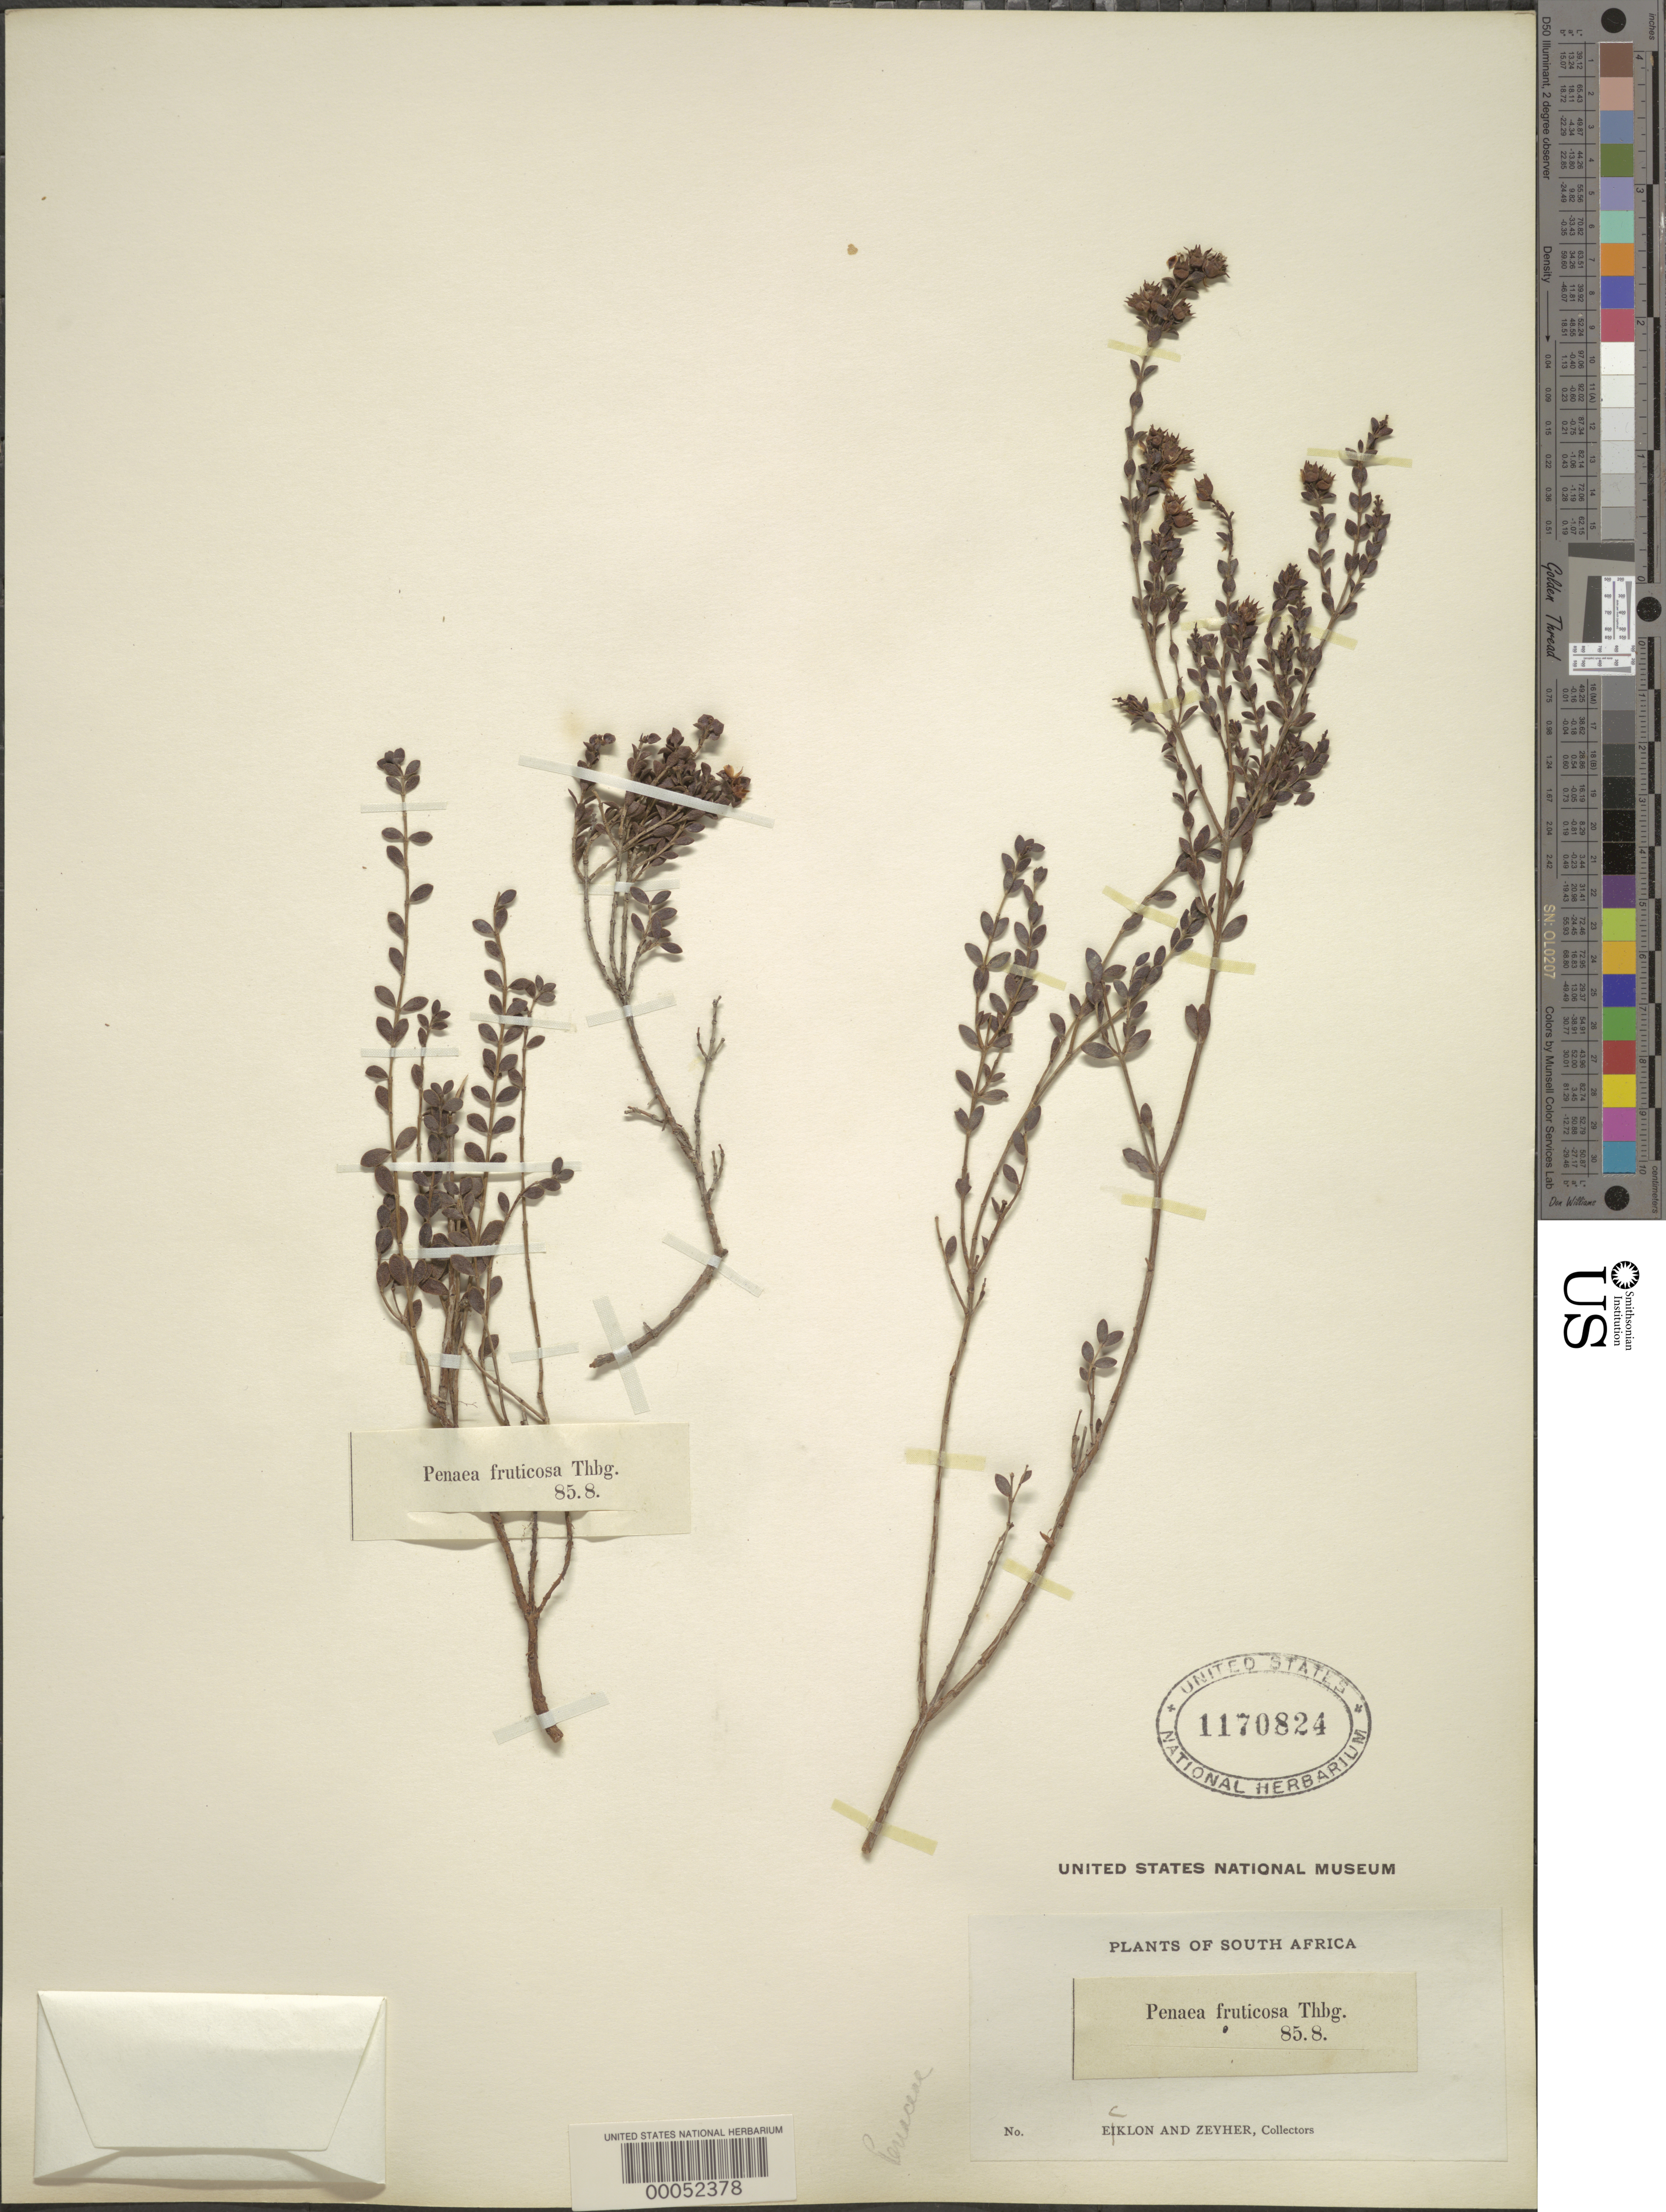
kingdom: Plantae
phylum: Tracheophyta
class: Magnoliopsida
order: Myrtales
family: Penaeaceae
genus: Penaea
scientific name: Penaea fruticulosa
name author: L. f.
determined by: Strong, Mark T., (BOT), Smithsonian Institution - National Museum of Natural History (UNITED STATES)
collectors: C. F. Ecklon & C. Zeyher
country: South Africa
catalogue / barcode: US 1170824